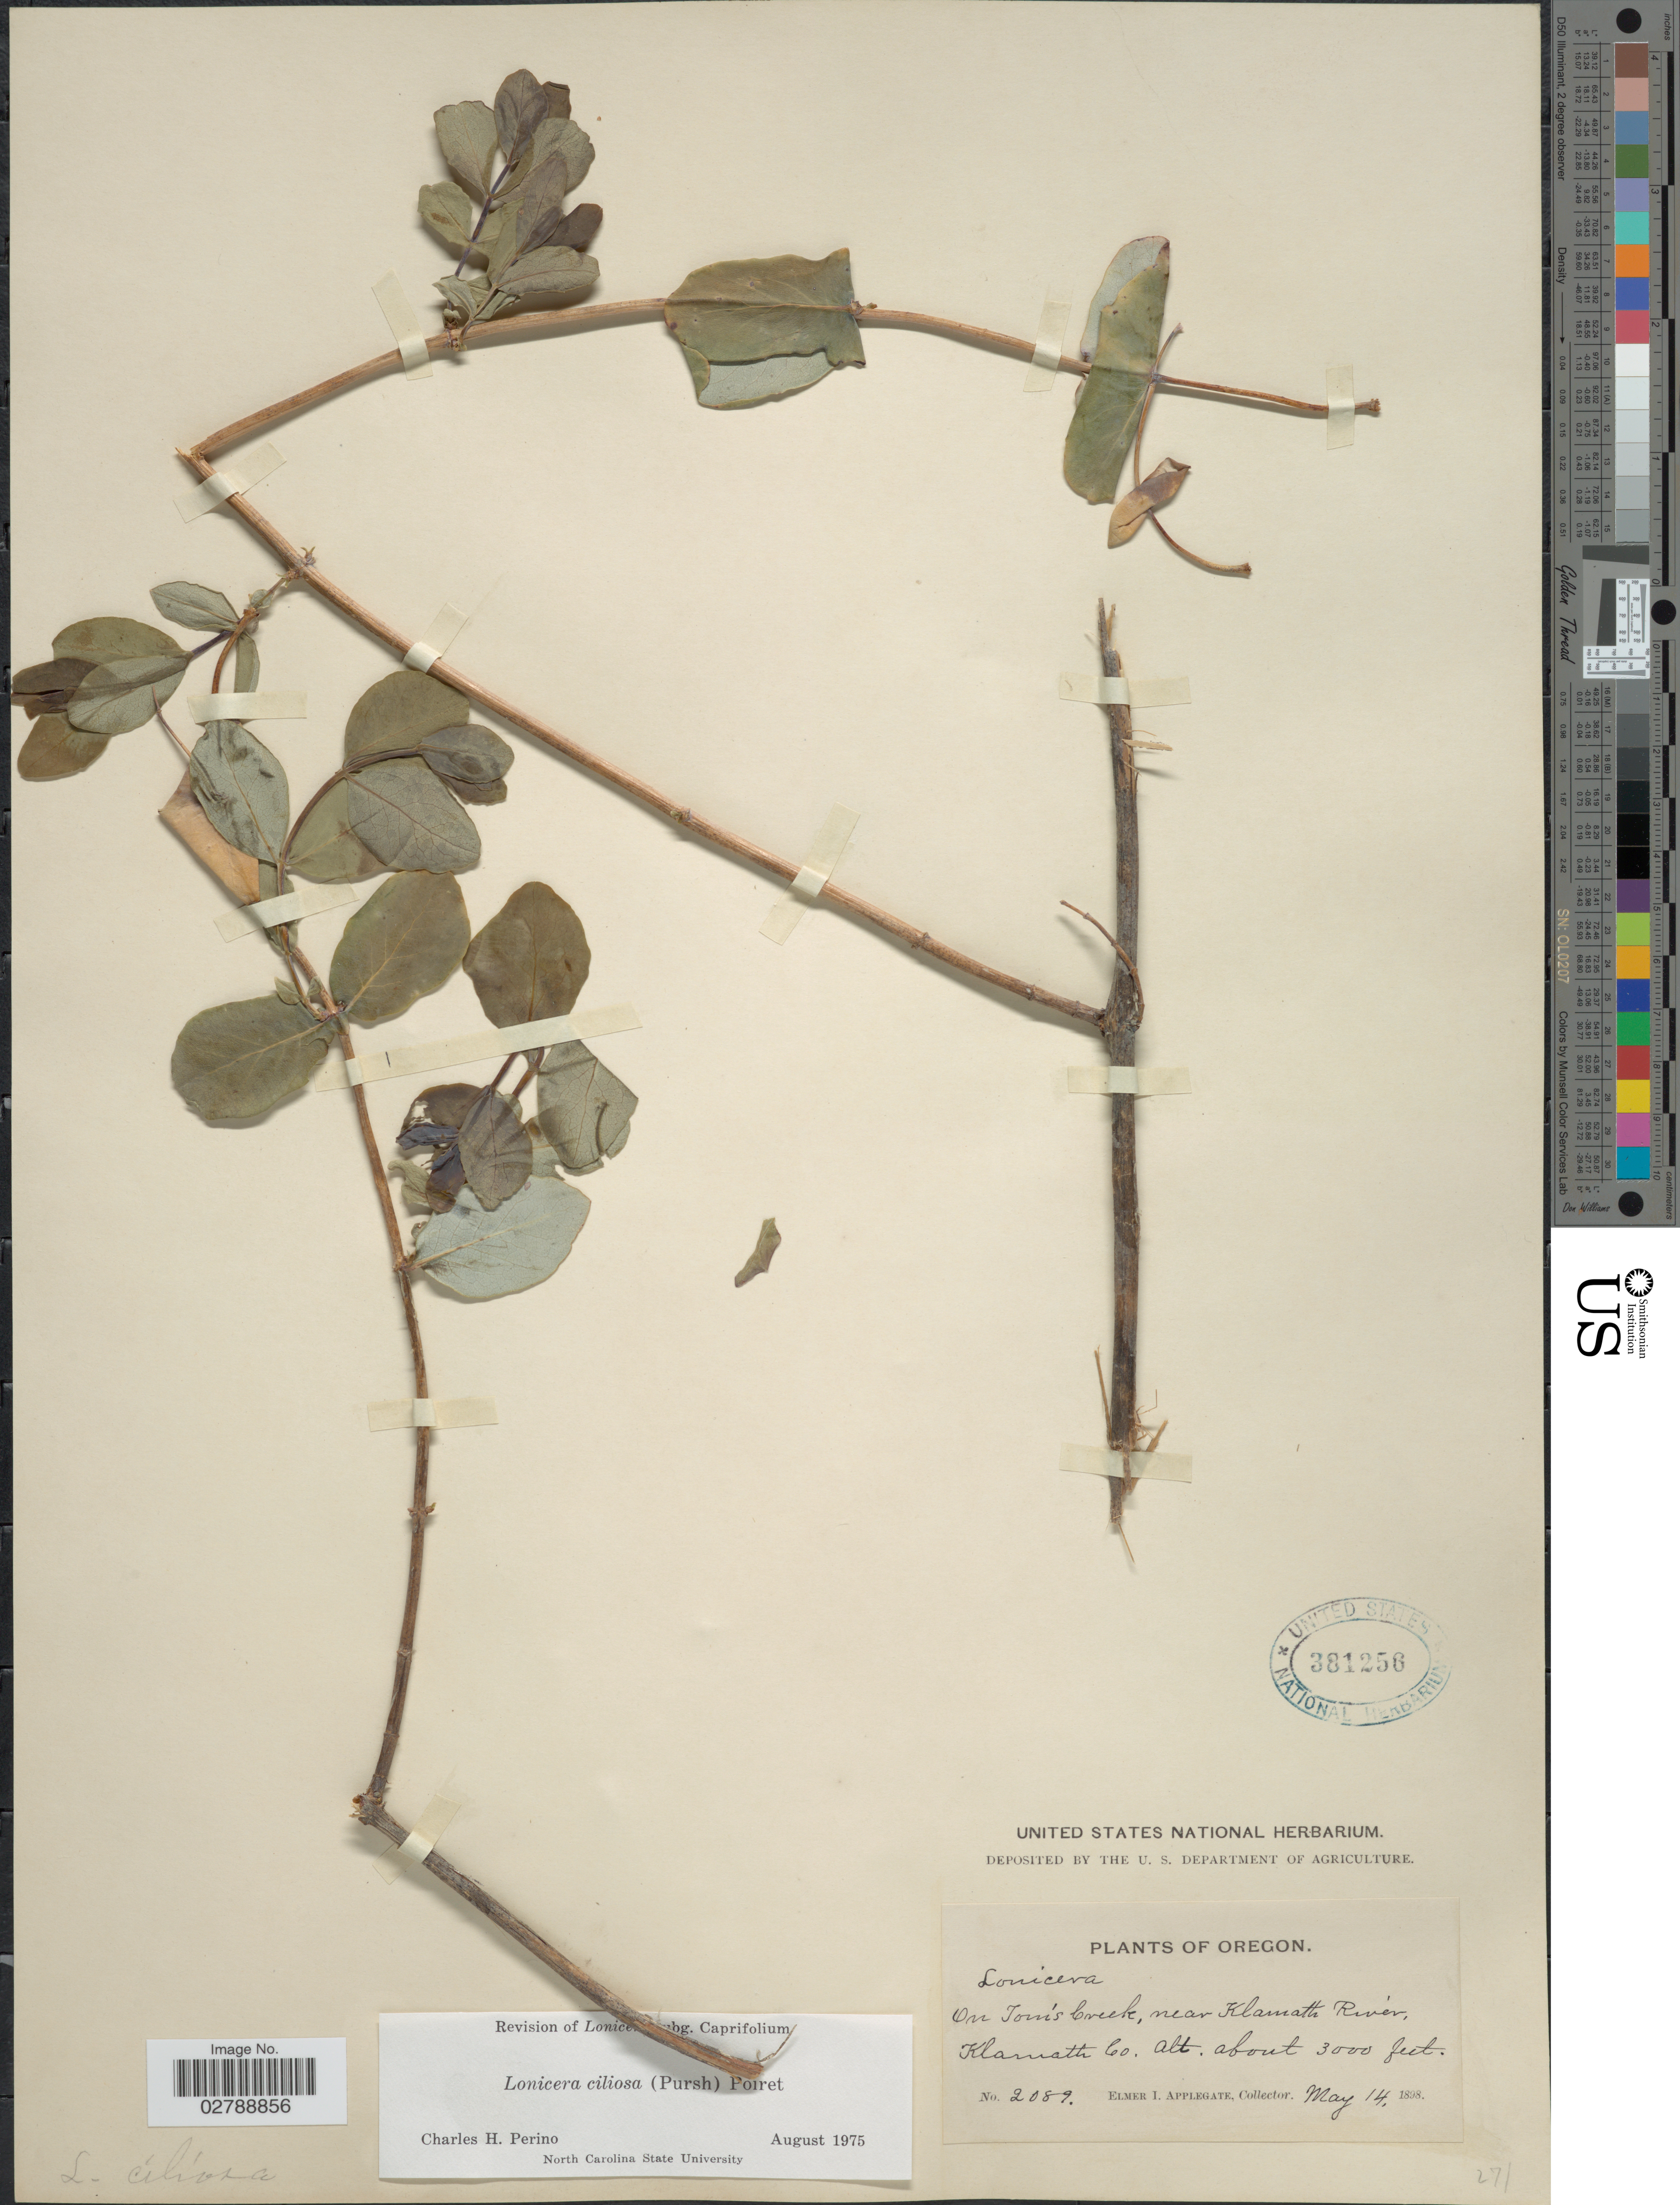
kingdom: Plantae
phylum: Tracheophyta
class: Magnoliopsida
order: Dipsacales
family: Caprifoliaceae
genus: Lonicera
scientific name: Lonicera ciliosa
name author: Poir.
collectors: E. I. Applegate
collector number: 2089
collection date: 1898-05-14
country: United States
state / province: Oregon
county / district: Klamath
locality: On Tom's Creek, near Klamath River, Klamath Co.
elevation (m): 914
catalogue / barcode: US 381256